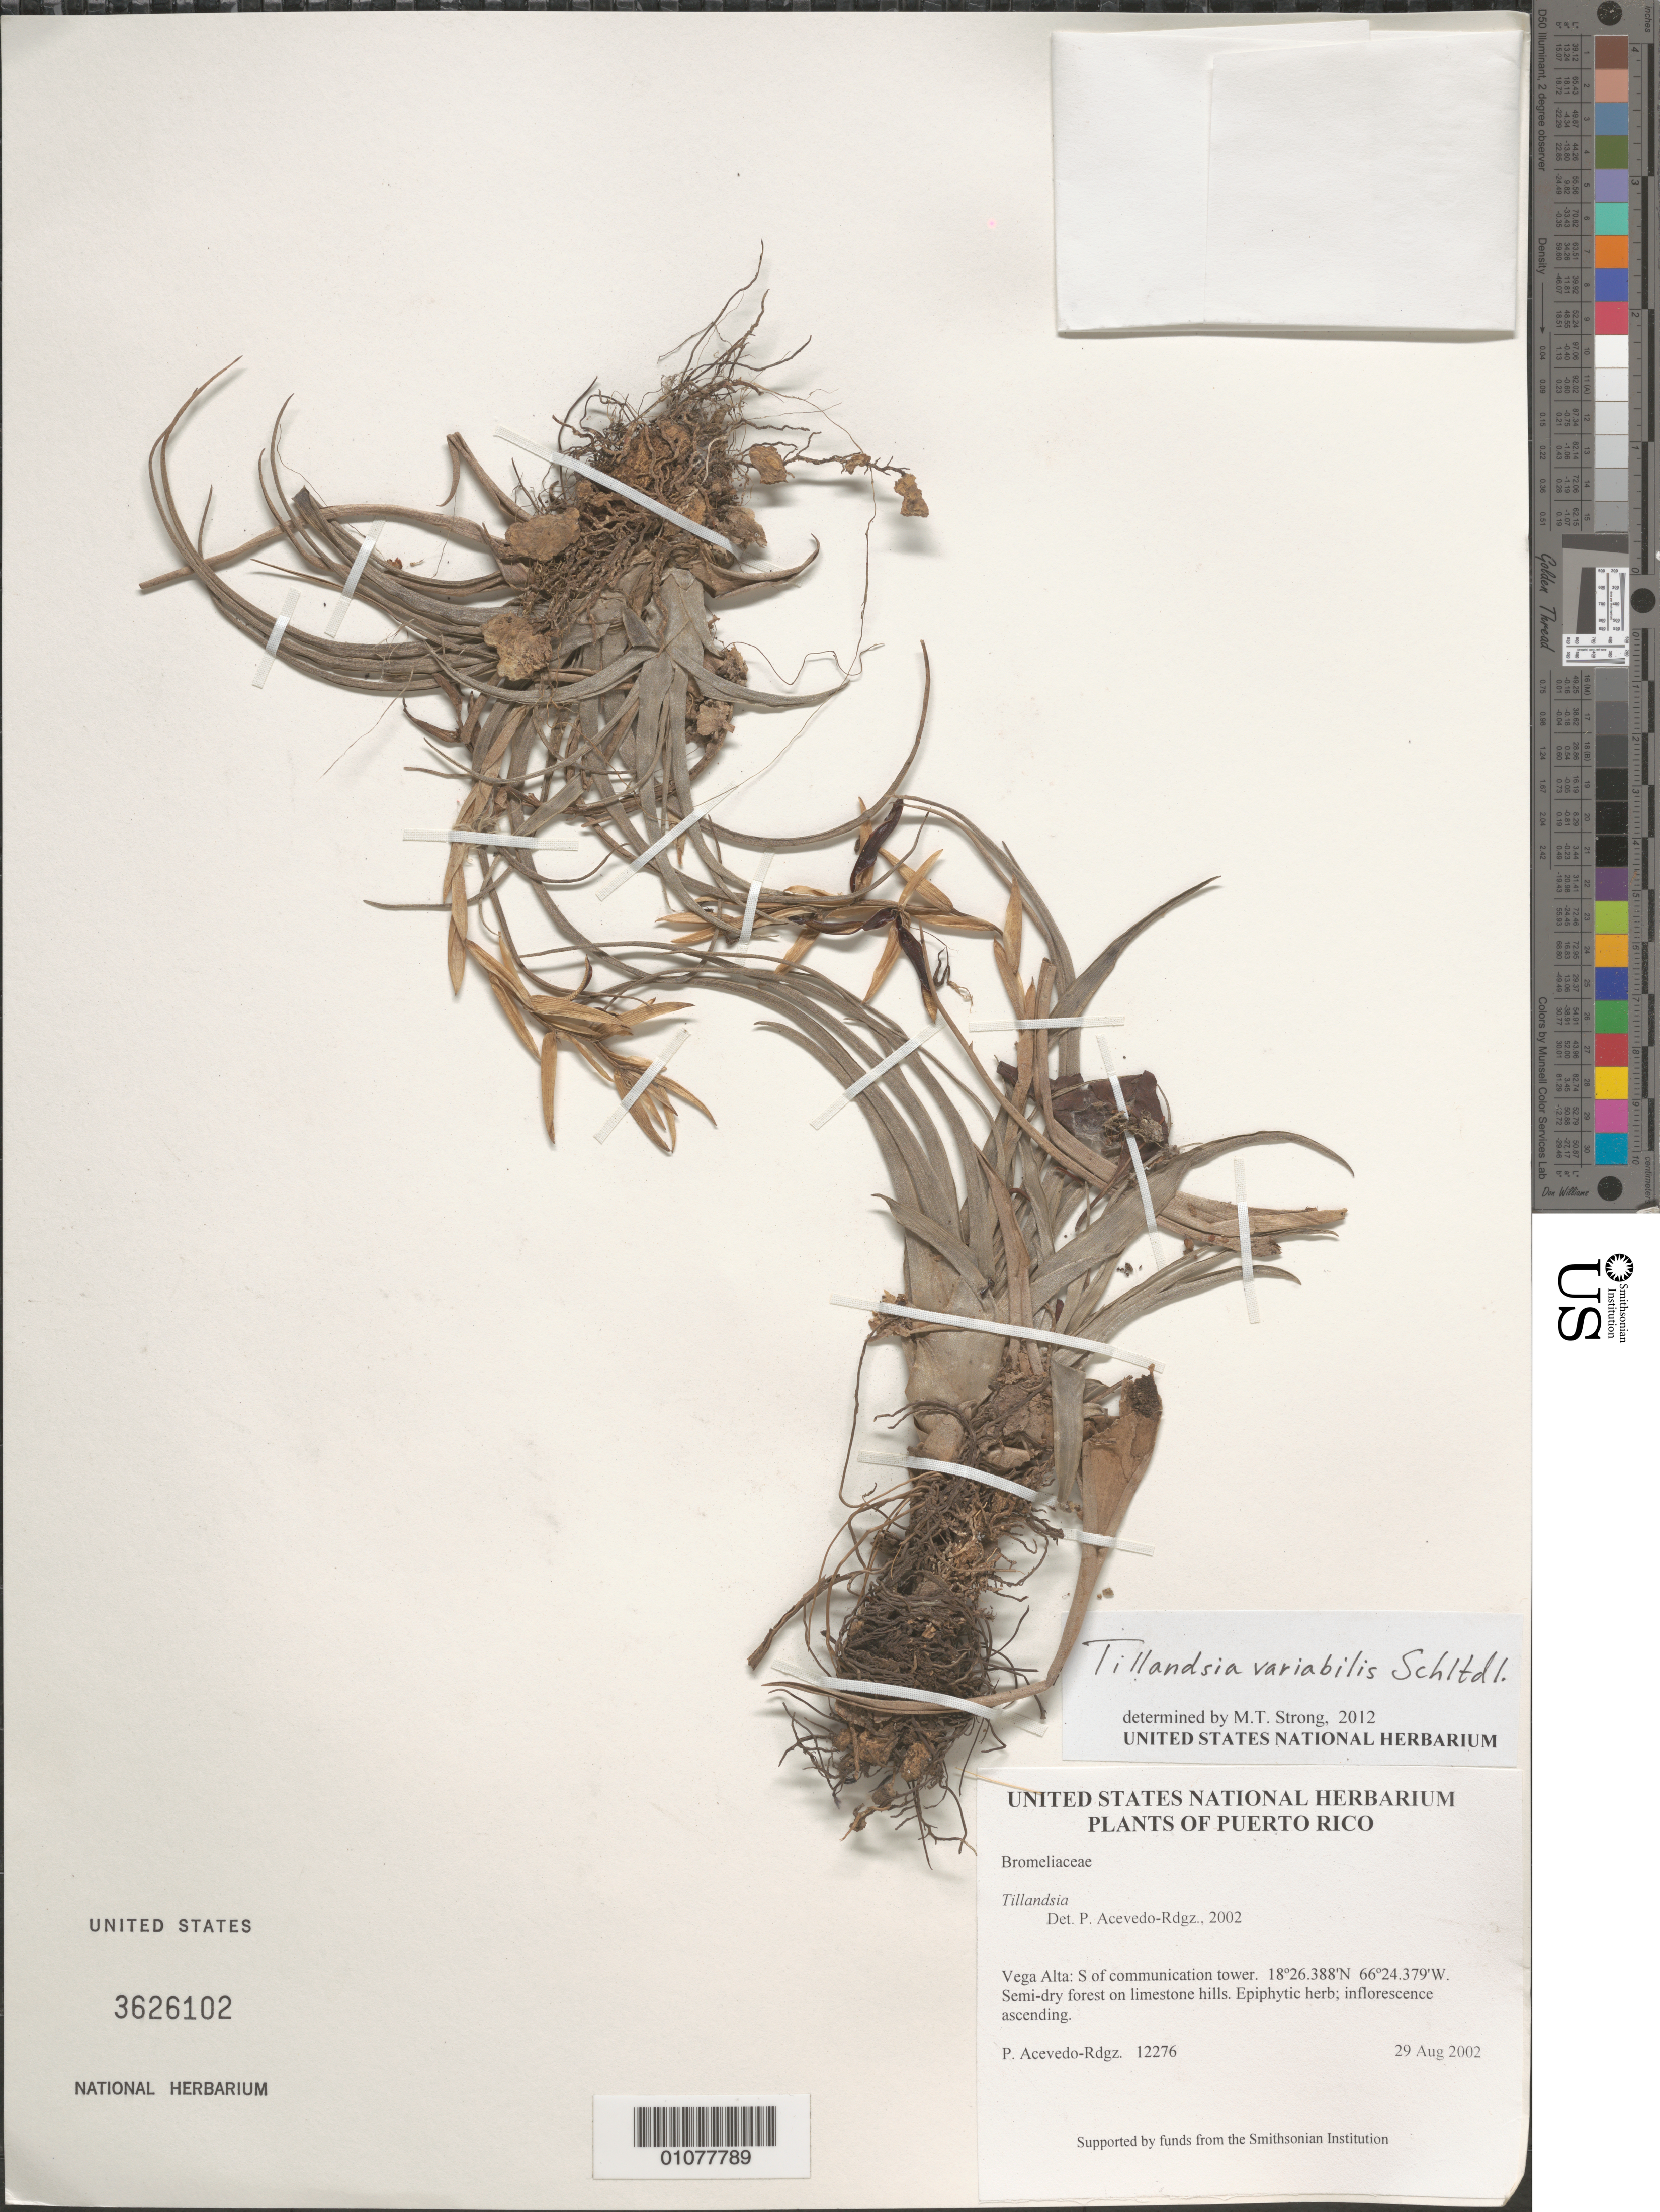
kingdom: Plantae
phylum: Tracheophyta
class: Liliopsida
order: Poales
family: Bromeliaceae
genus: Tillandsia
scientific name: Tillandsia variabilis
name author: Schltdl.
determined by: Strong, M. T., (US), Smithsonian Institution - National Museum of Natural History (UNITED STATES)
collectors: P. Acevedo-Rodr.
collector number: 12276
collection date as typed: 29 Aug 2002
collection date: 2002-08-29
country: Puerto Rico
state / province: Vega Alta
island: Puerto Rico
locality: Vega Alta: S of communication tower.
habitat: Semi-dry forest on limestone hills.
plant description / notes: NY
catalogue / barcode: US 3626102